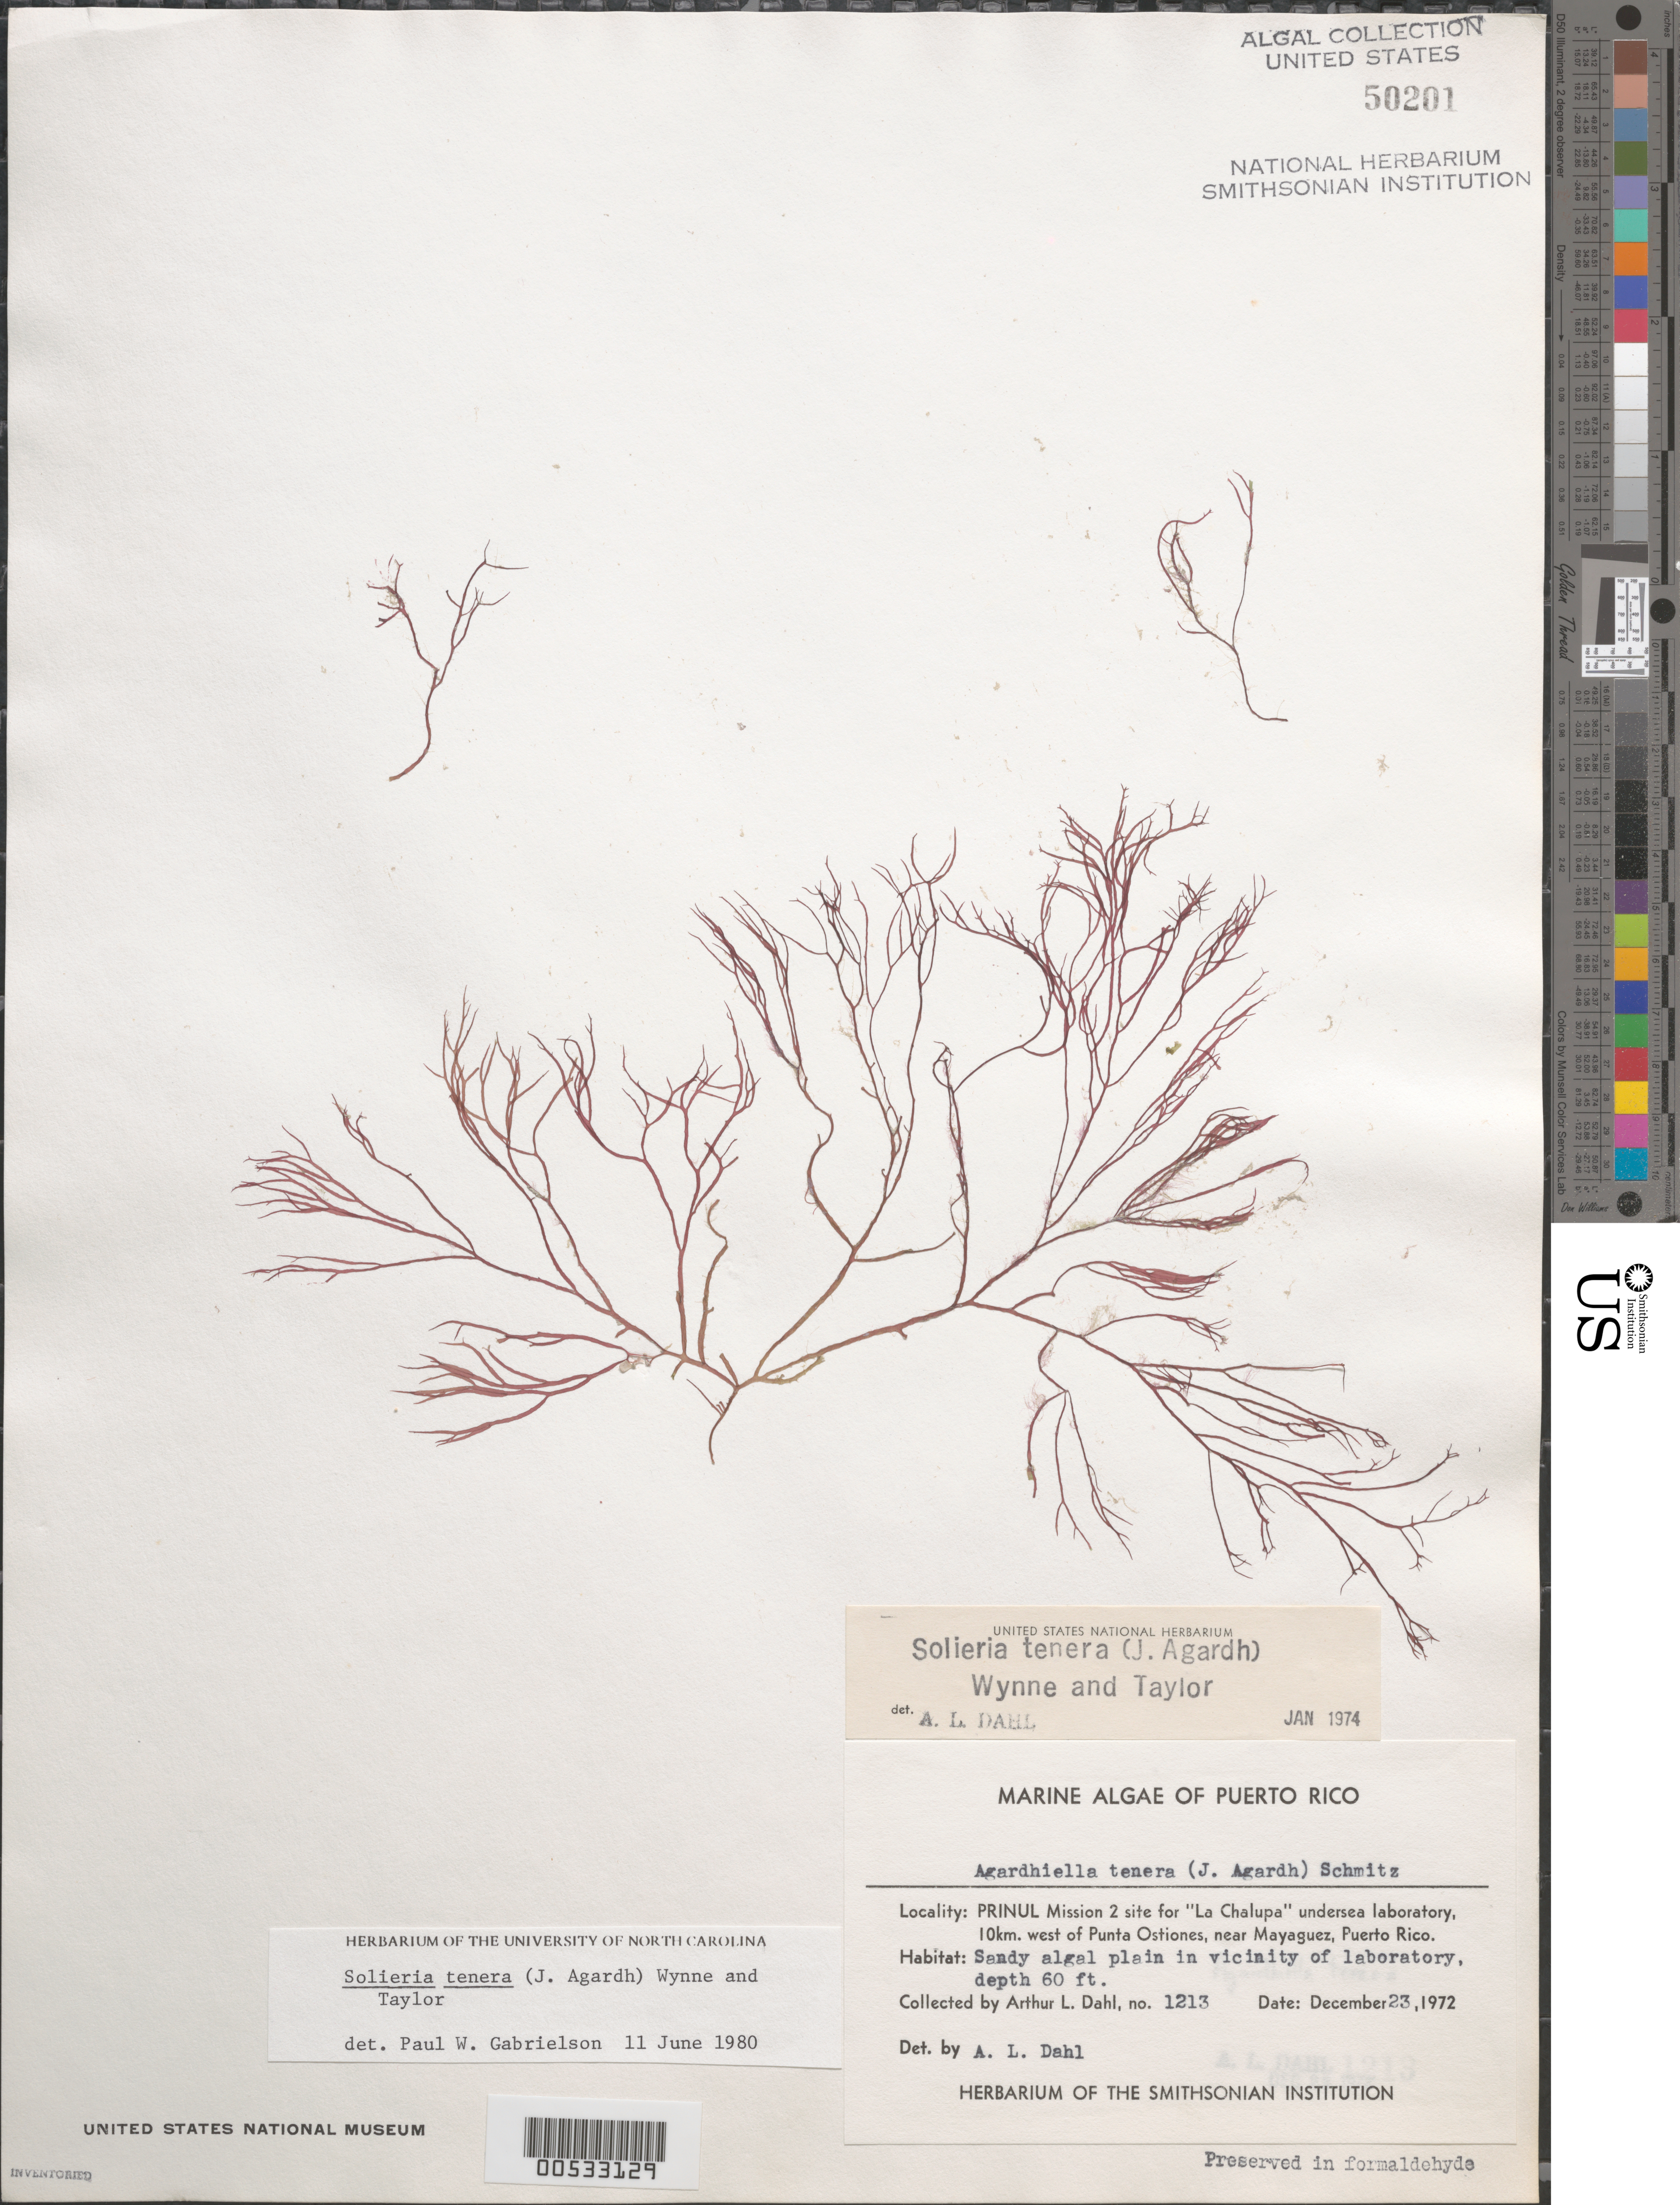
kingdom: Plantae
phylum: Rhodophyta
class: Florideophyceae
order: Gigartinales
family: Solieriaceae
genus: Solieria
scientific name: Solieria filiformis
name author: (Kütz.) P.W. Gabrielson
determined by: Algae name updating Project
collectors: A. Dahl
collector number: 1213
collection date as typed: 23 Dec 1972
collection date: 1972-12-23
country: Puerto Rico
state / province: Mayaguez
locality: La chalupa undersea laboratory, 10 km west of punta ostiones, near mayaguez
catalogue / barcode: US 50201